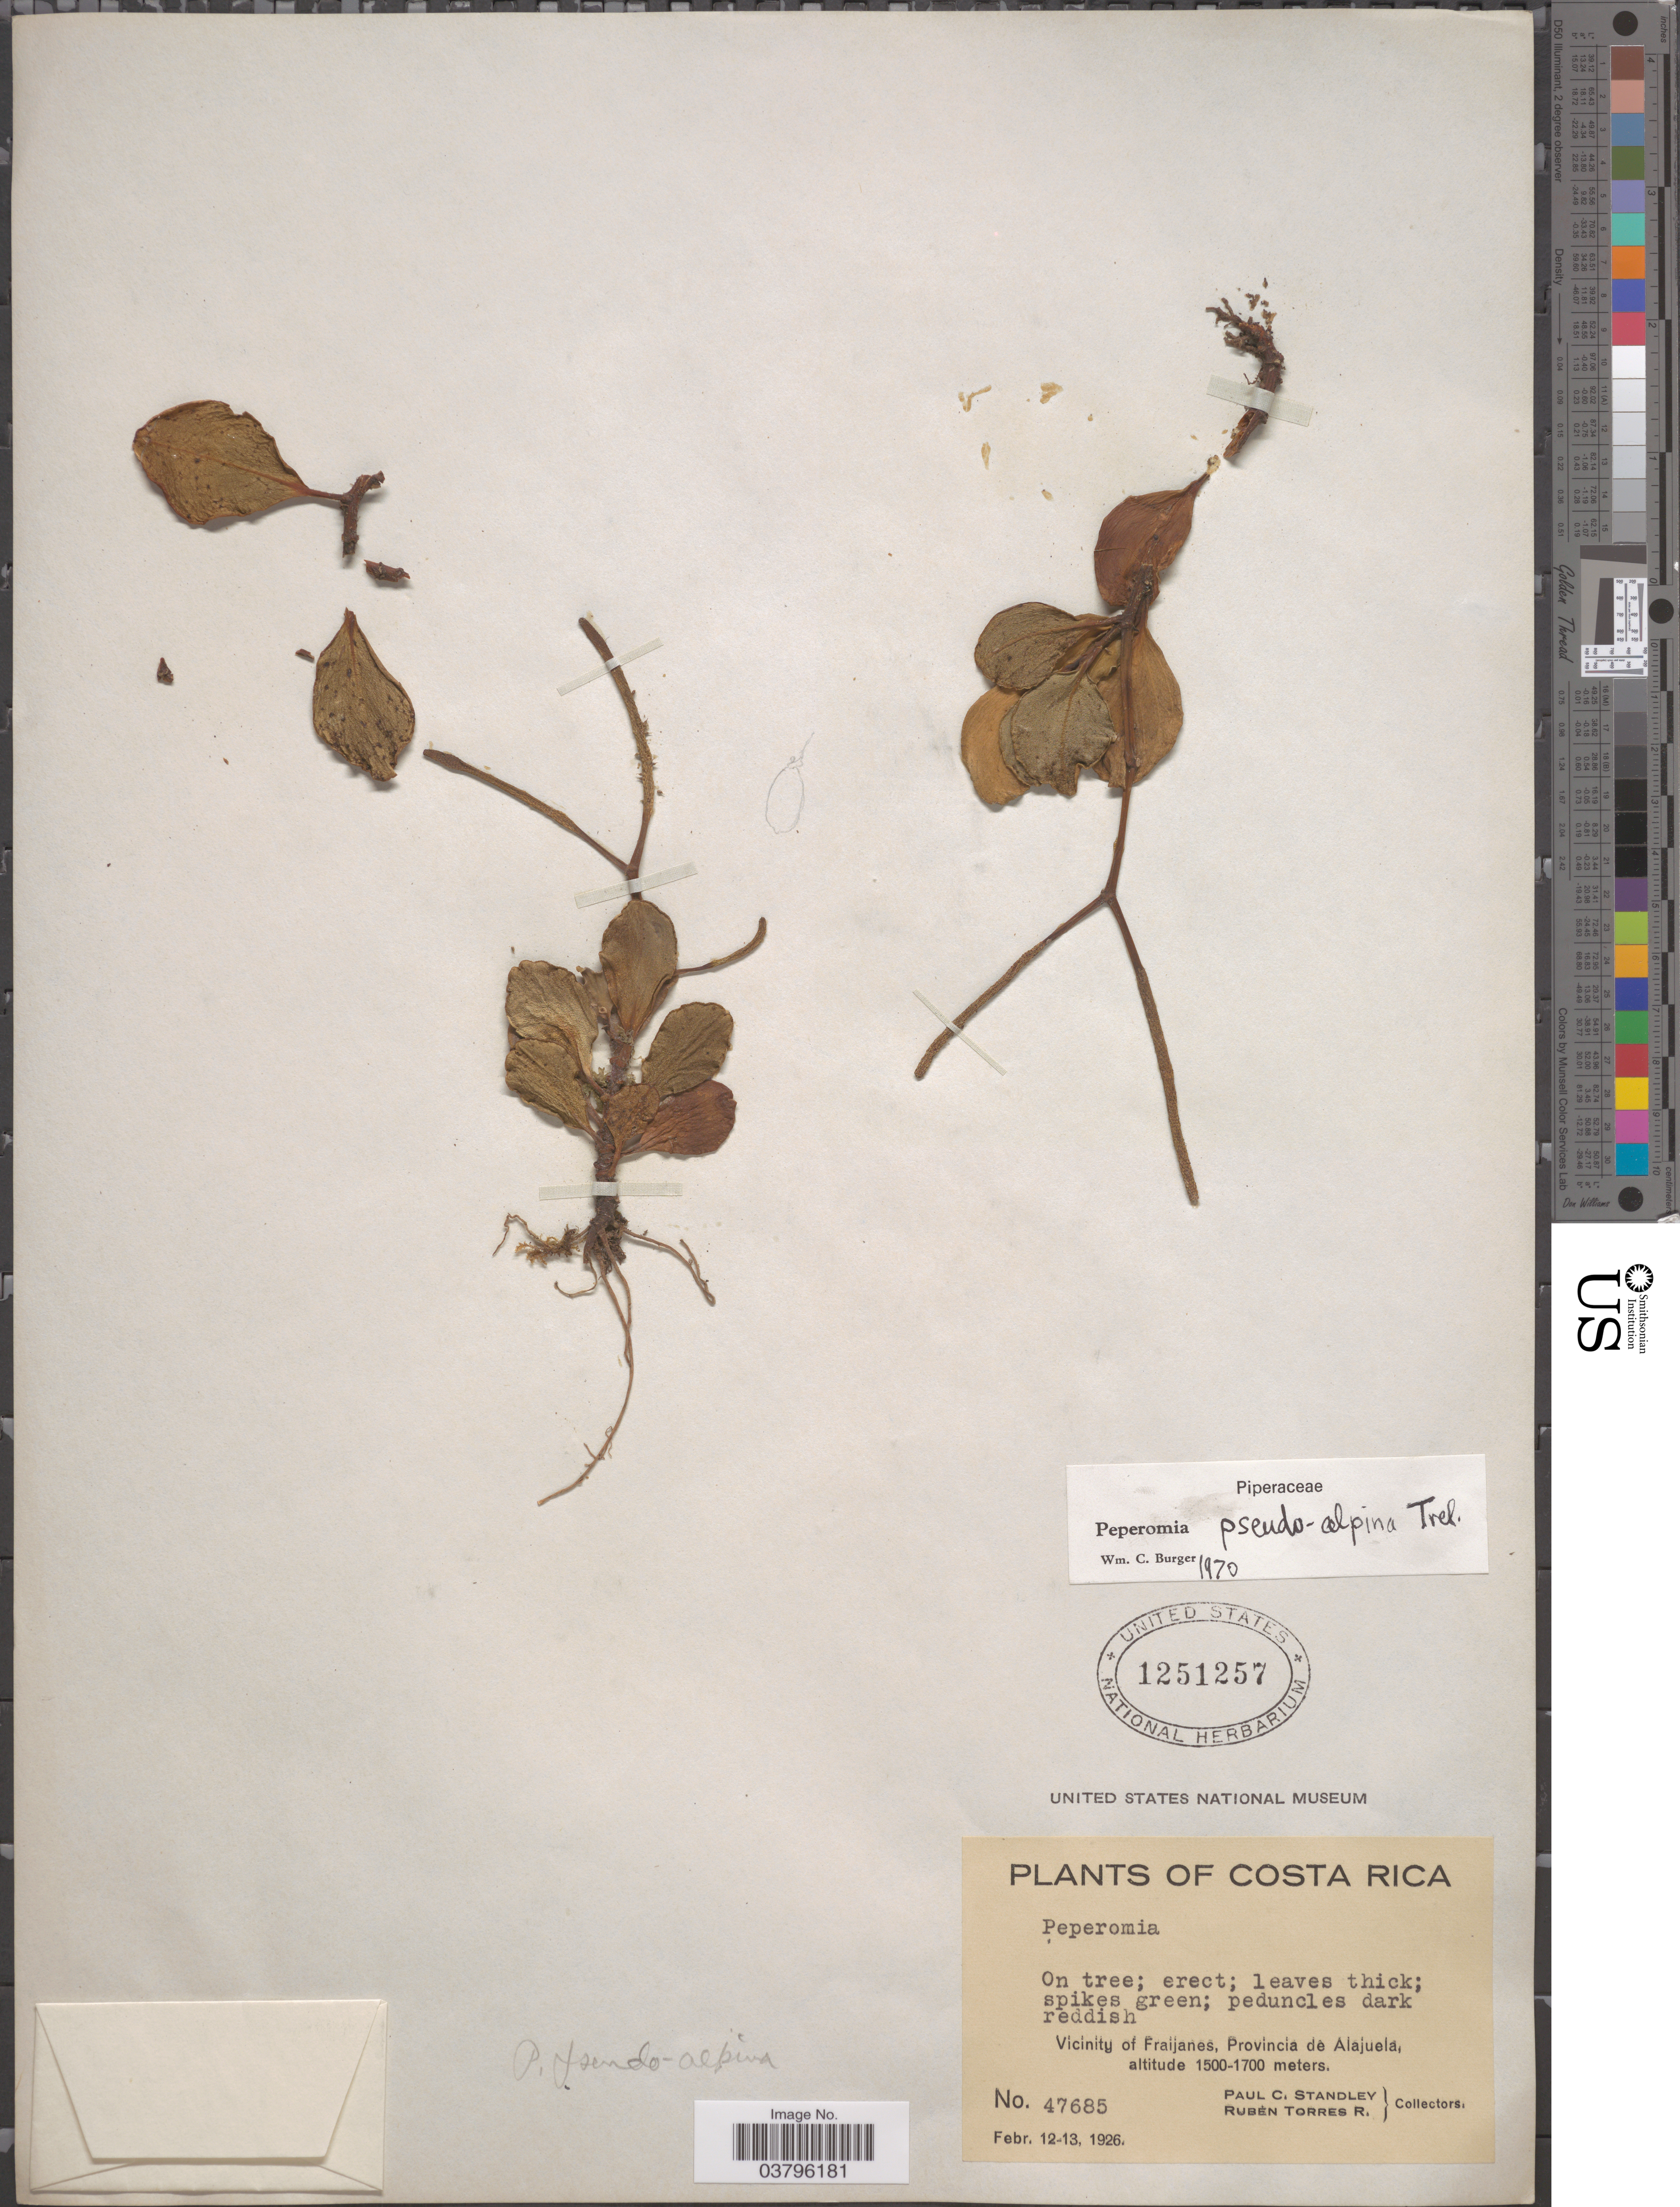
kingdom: Plantae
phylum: Tracheophyta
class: Magnoliopsida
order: Piperales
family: Piperaceae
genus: Peperomia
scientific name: Peperomia pseudoalpina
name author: Trel.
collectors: P. C. Standley & R. Torres Rojas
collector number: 47685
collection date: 1926-02-12/1926-02-13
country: Costa Rica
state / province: Alajuela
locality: Vicinity of Fraijanes.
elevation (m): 1500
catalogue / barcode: US 1251257